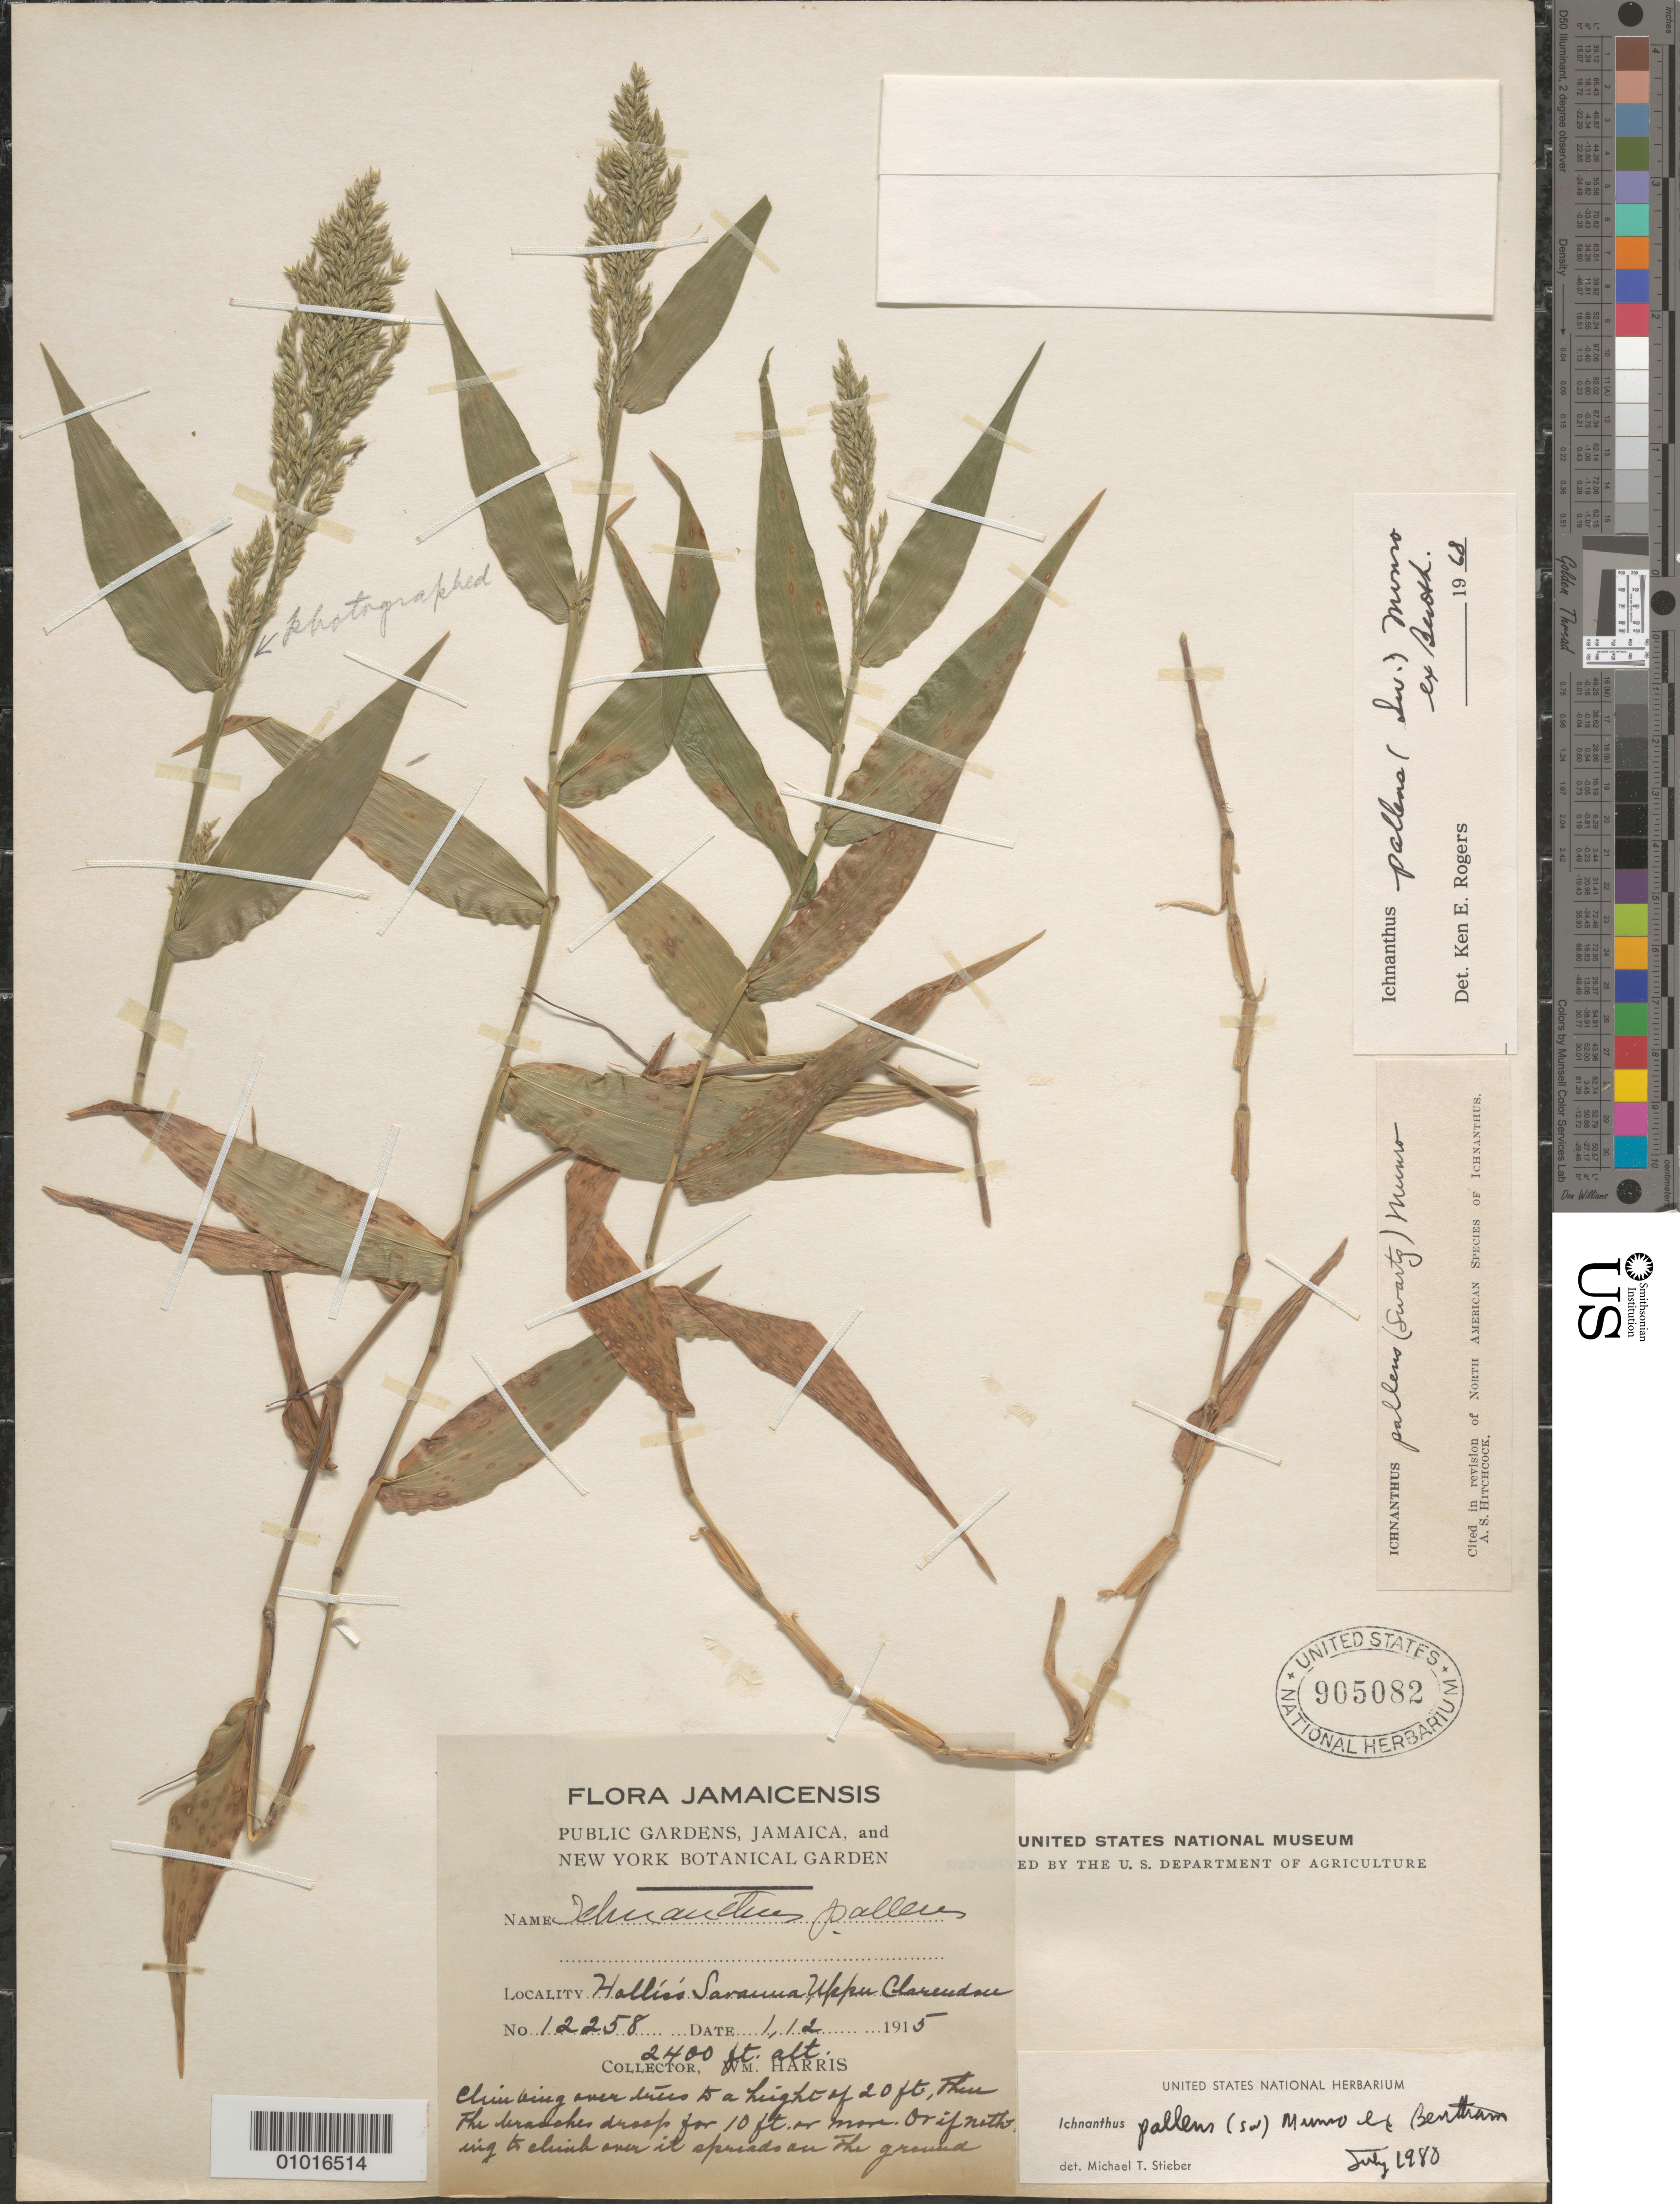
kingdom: Plantae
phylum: Tracheophyta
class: Liliopsida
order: Poales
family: Poaceae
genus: Ichnanthus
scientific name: Ichnanthus pallens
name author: (Sw.) Munro ex Benth.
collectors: W. H. Harris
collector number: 12258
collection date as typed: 12 Jan 1915 or 01 Dec 1915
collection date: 1915-01-12 or 1915-12-01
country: Jamaica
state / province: Clarendon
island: Jamaica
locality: Upper Clarendon, Holliss Savanna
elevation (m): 732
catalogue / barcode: US 905082